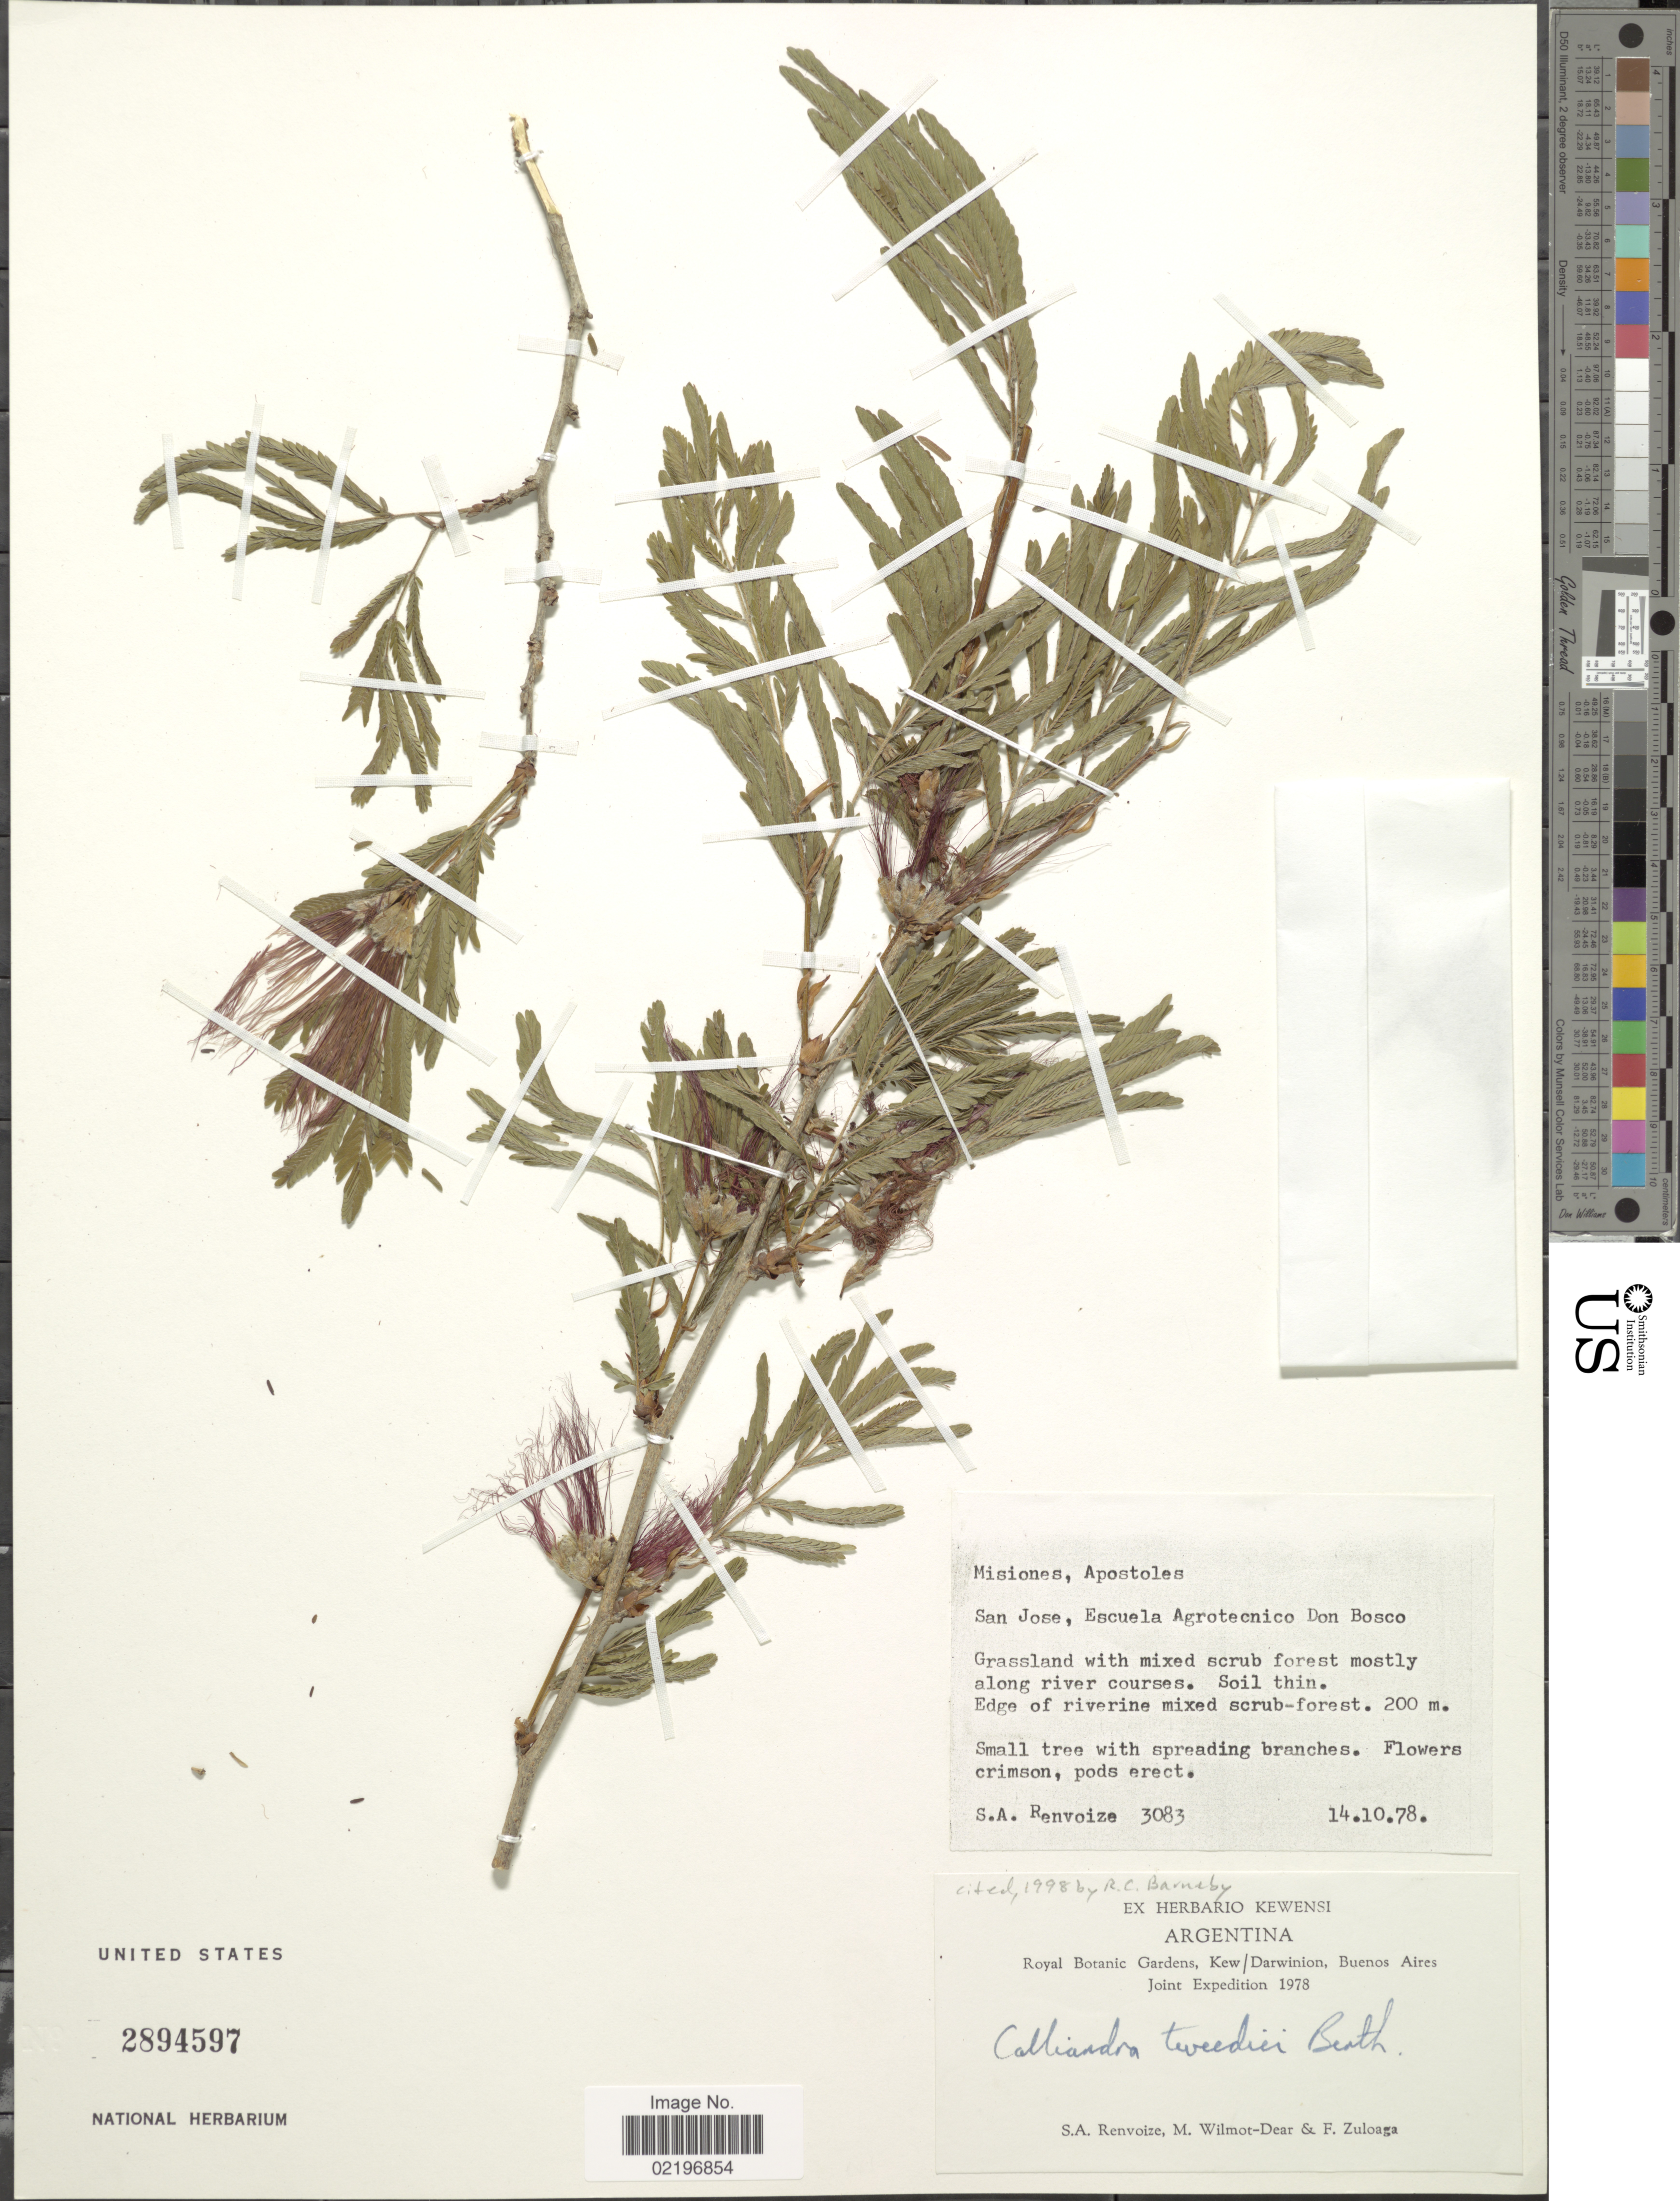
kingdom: Plantae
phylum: Tracheophyta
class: Magnoliopsida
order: Fabales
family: Fabaceae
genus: Calliandra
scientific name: Calliandra tweediei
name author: Benth.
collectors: S. A. Renvoize, M. Wilmot-Dear & F. Zuloaga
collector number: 3083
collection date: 1978-10-14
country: Argentina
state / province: Misiones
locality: Misiones, Apostoles. San Jose, Escuela Agrotecnico Don Bosco. Buenos Aires.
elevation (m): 200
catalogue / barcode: US 2894597